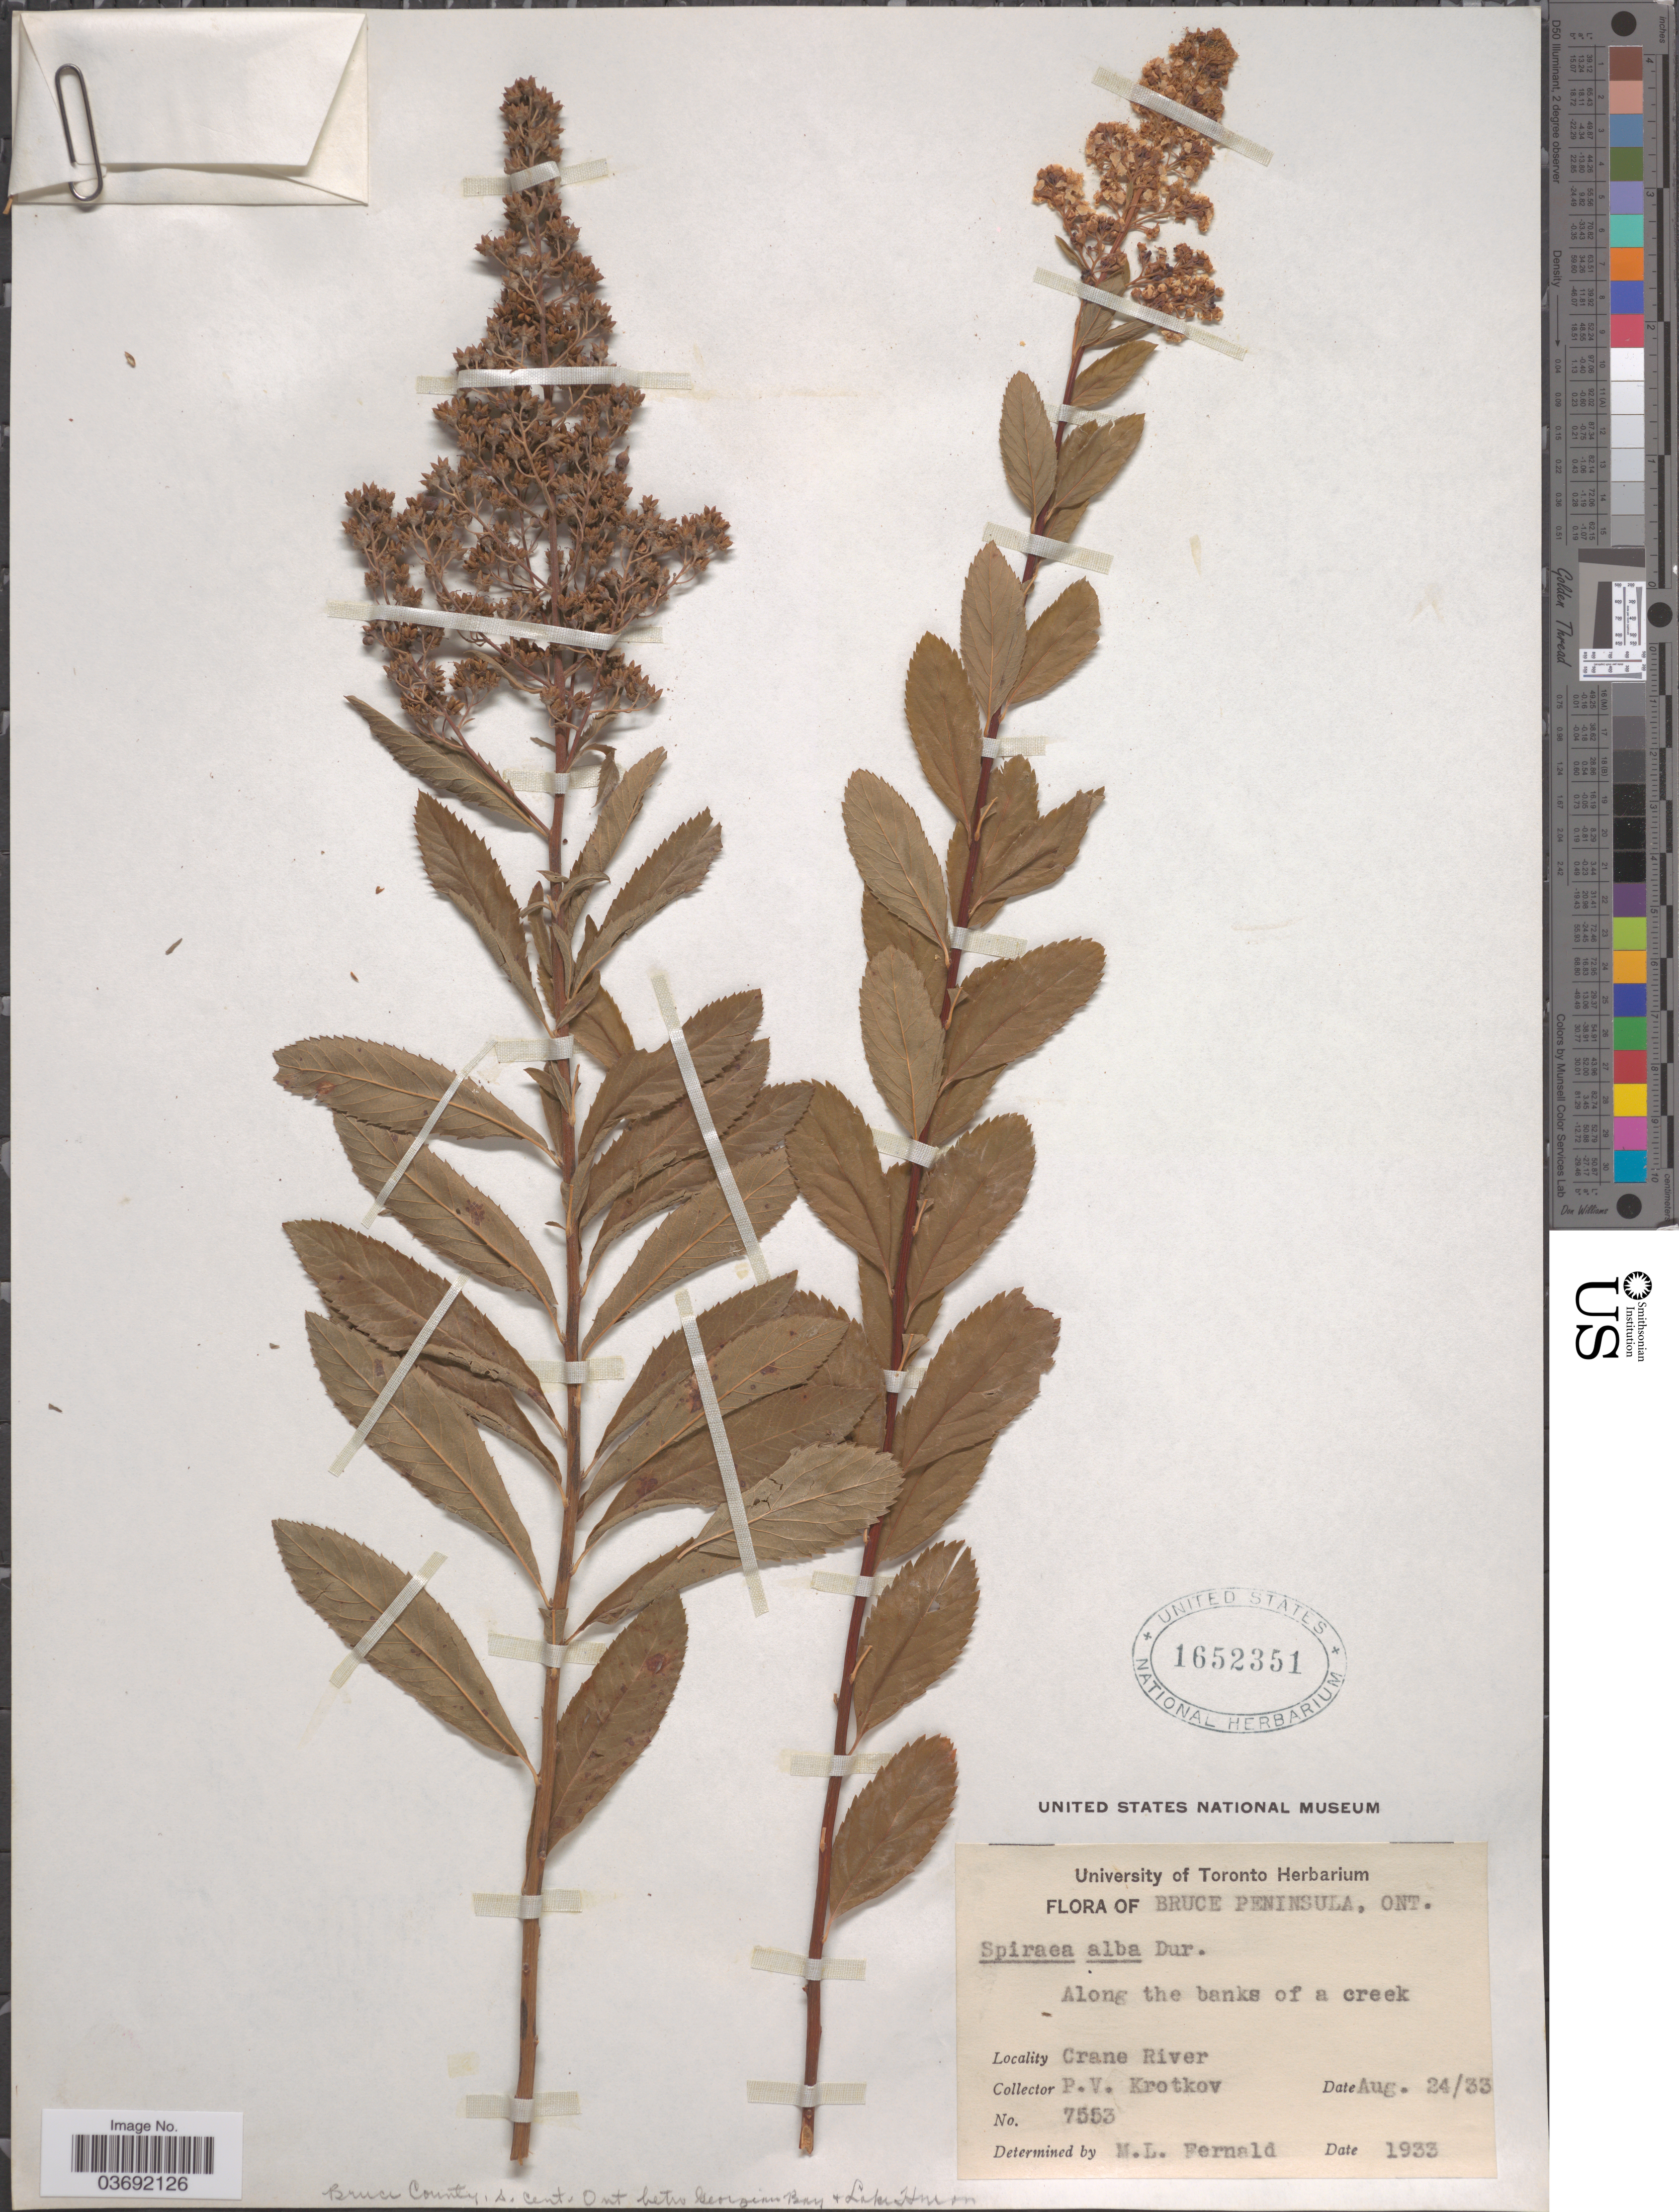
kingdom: Plantae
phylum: Tracheophyta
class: Magnoliopsida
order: Rosales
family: Rosaceae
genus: Spiraea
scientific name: Spiraea alba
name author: Du Roi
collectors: P. V. Krotkov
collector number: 7553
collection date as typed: Transcribed d/m/y: 24/8/33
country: Canada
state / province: Ontario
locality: Bruce Peninsula. Along the banks of a creek Crane River. Bruce County, s. cent. Ont betw Georgian Bay & Lake Henson.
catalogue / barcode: US 1652351